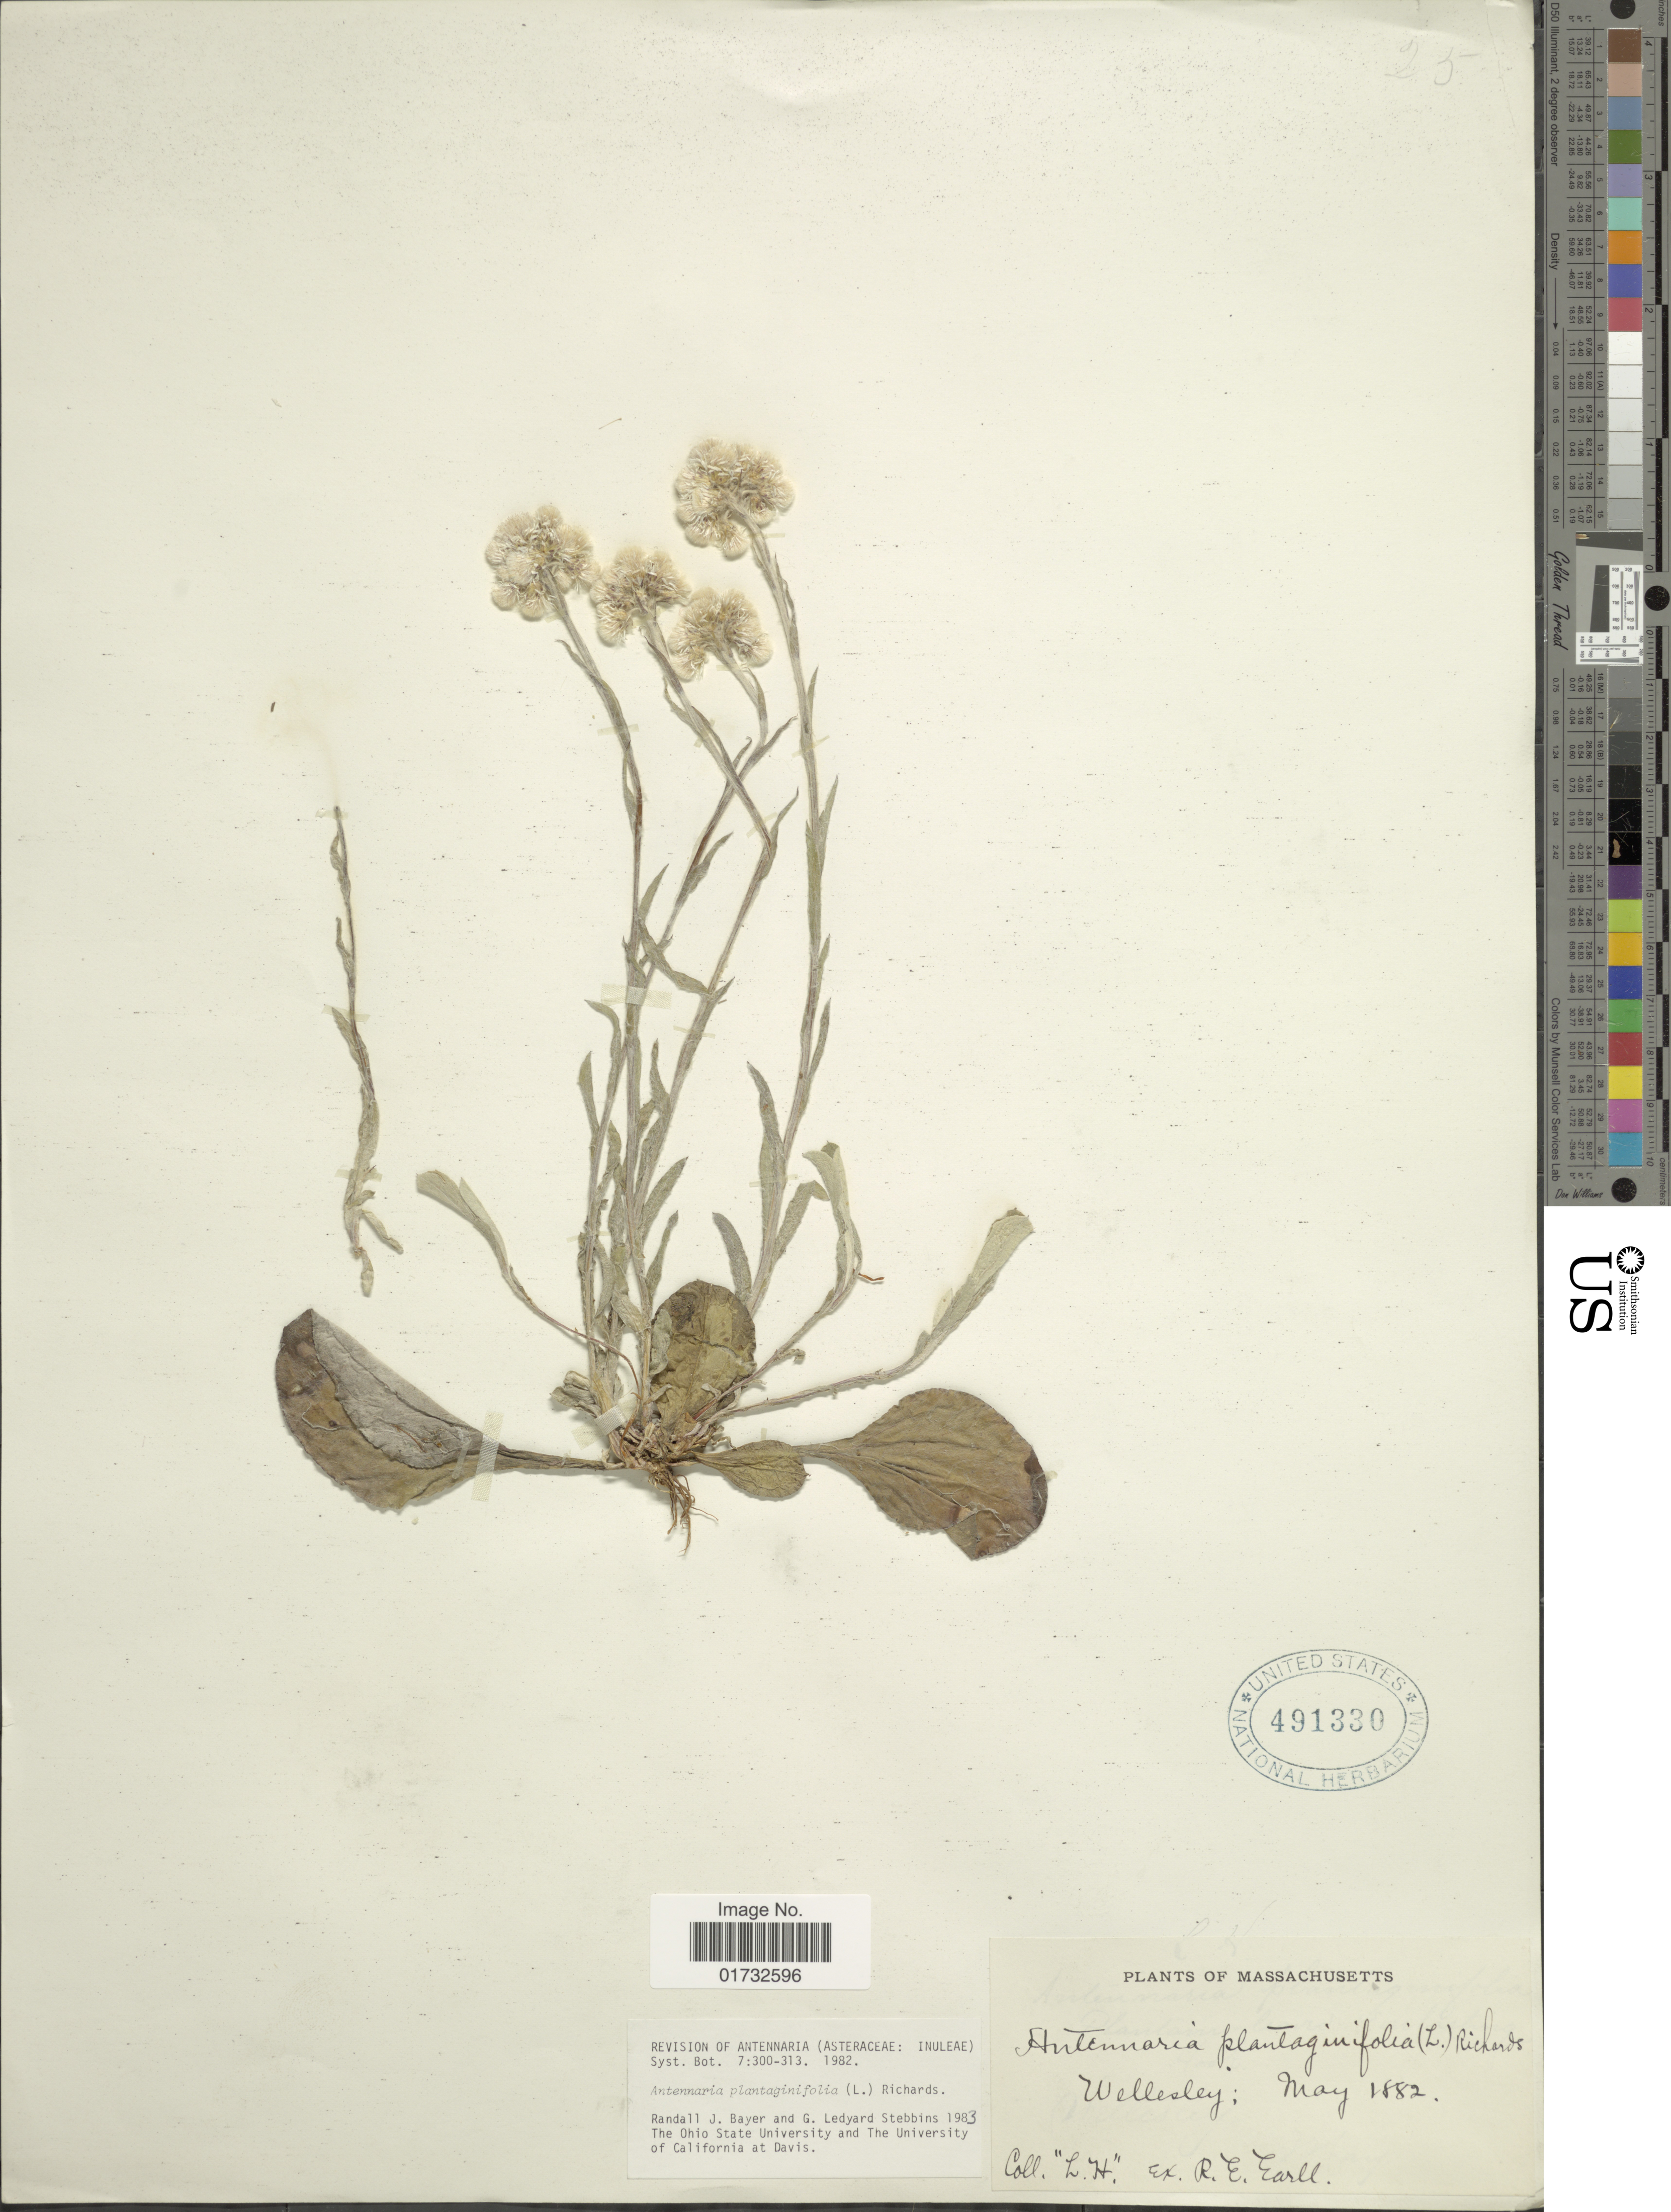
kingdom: Plantae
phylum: Tracheophyta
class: Magnoliopsida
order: Asterales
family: Asteraceae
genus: Antennaria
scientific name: Antennaria plantaginifolia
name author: (L.) Richardson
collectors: L. H. & R. Earle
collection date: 1882-05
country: United States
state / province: Massachusetts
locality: Wellesley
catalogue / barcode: US 491330